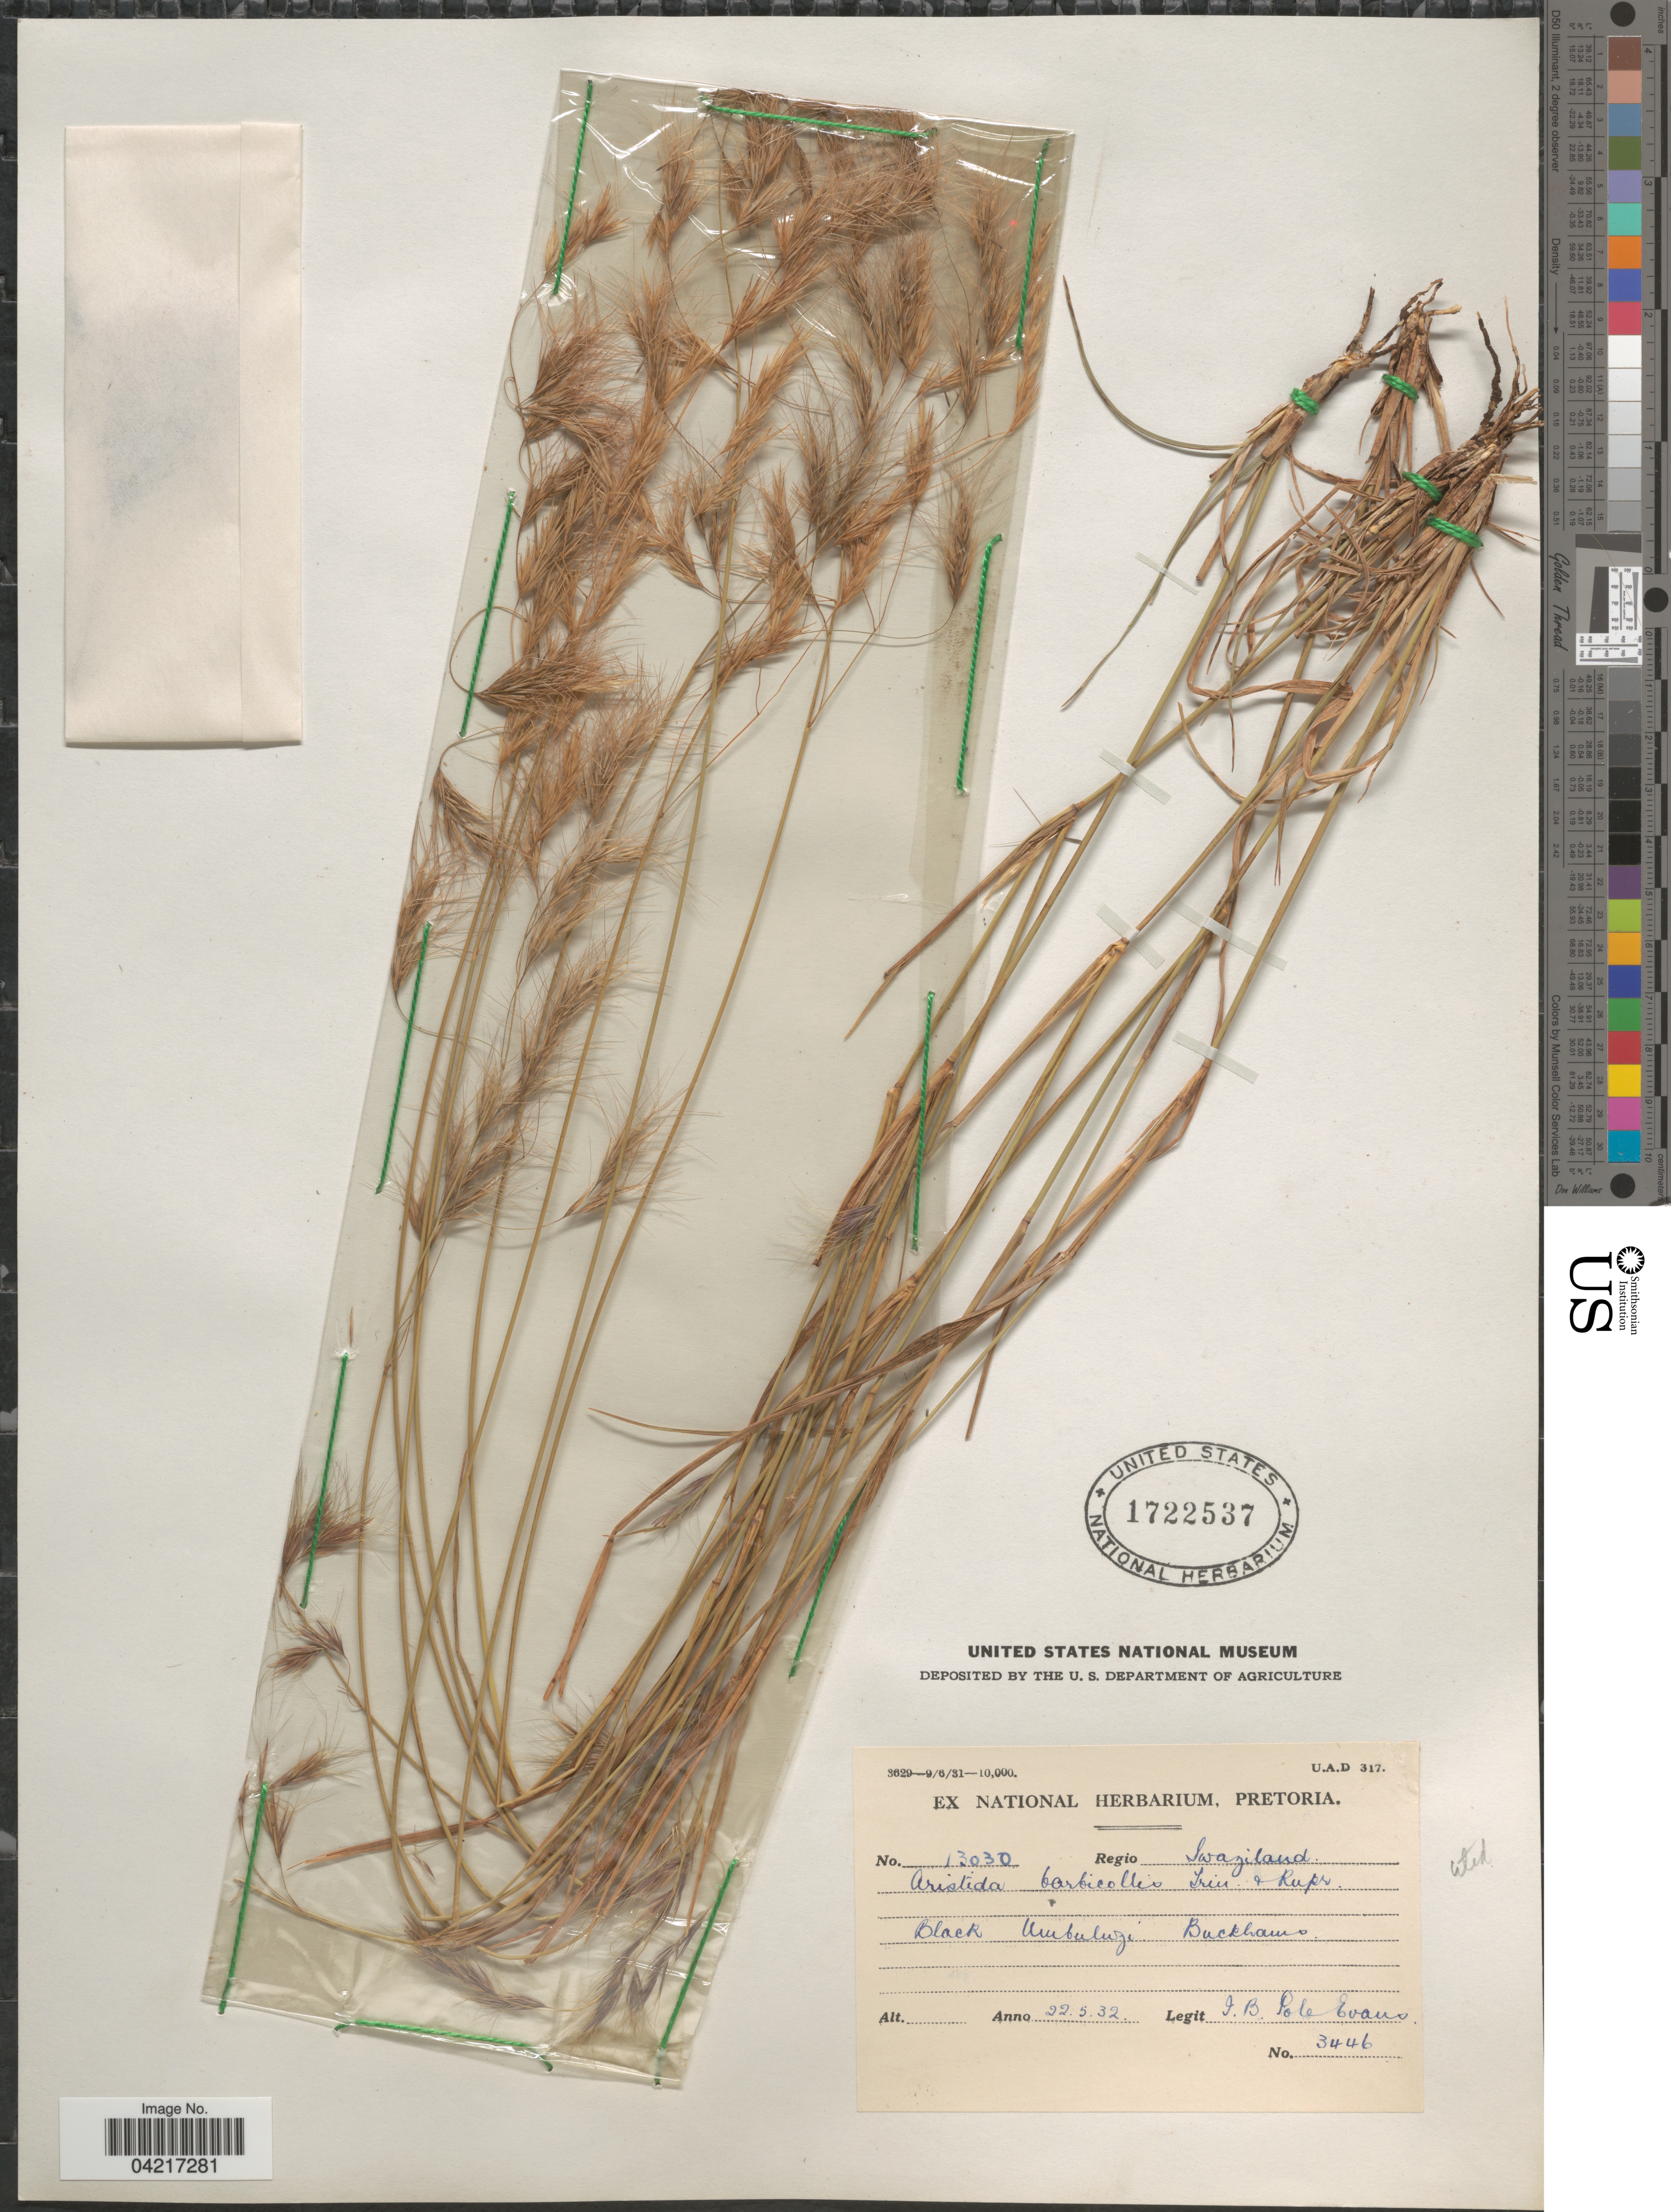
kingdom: Plantae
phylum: Tracheophyta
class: Liliopsida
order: Poales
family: Poaceae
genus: Aristida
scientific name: Aristida barbicollis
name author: Trin. & Rupr.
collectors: I. B. Pole-Evans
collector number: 3446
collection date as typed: Transcribed d/m/y: 22/5/32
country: Eswatini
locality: Regio Swaziland. Black Umbuluzi Buckhams.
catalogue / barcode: US 1722537